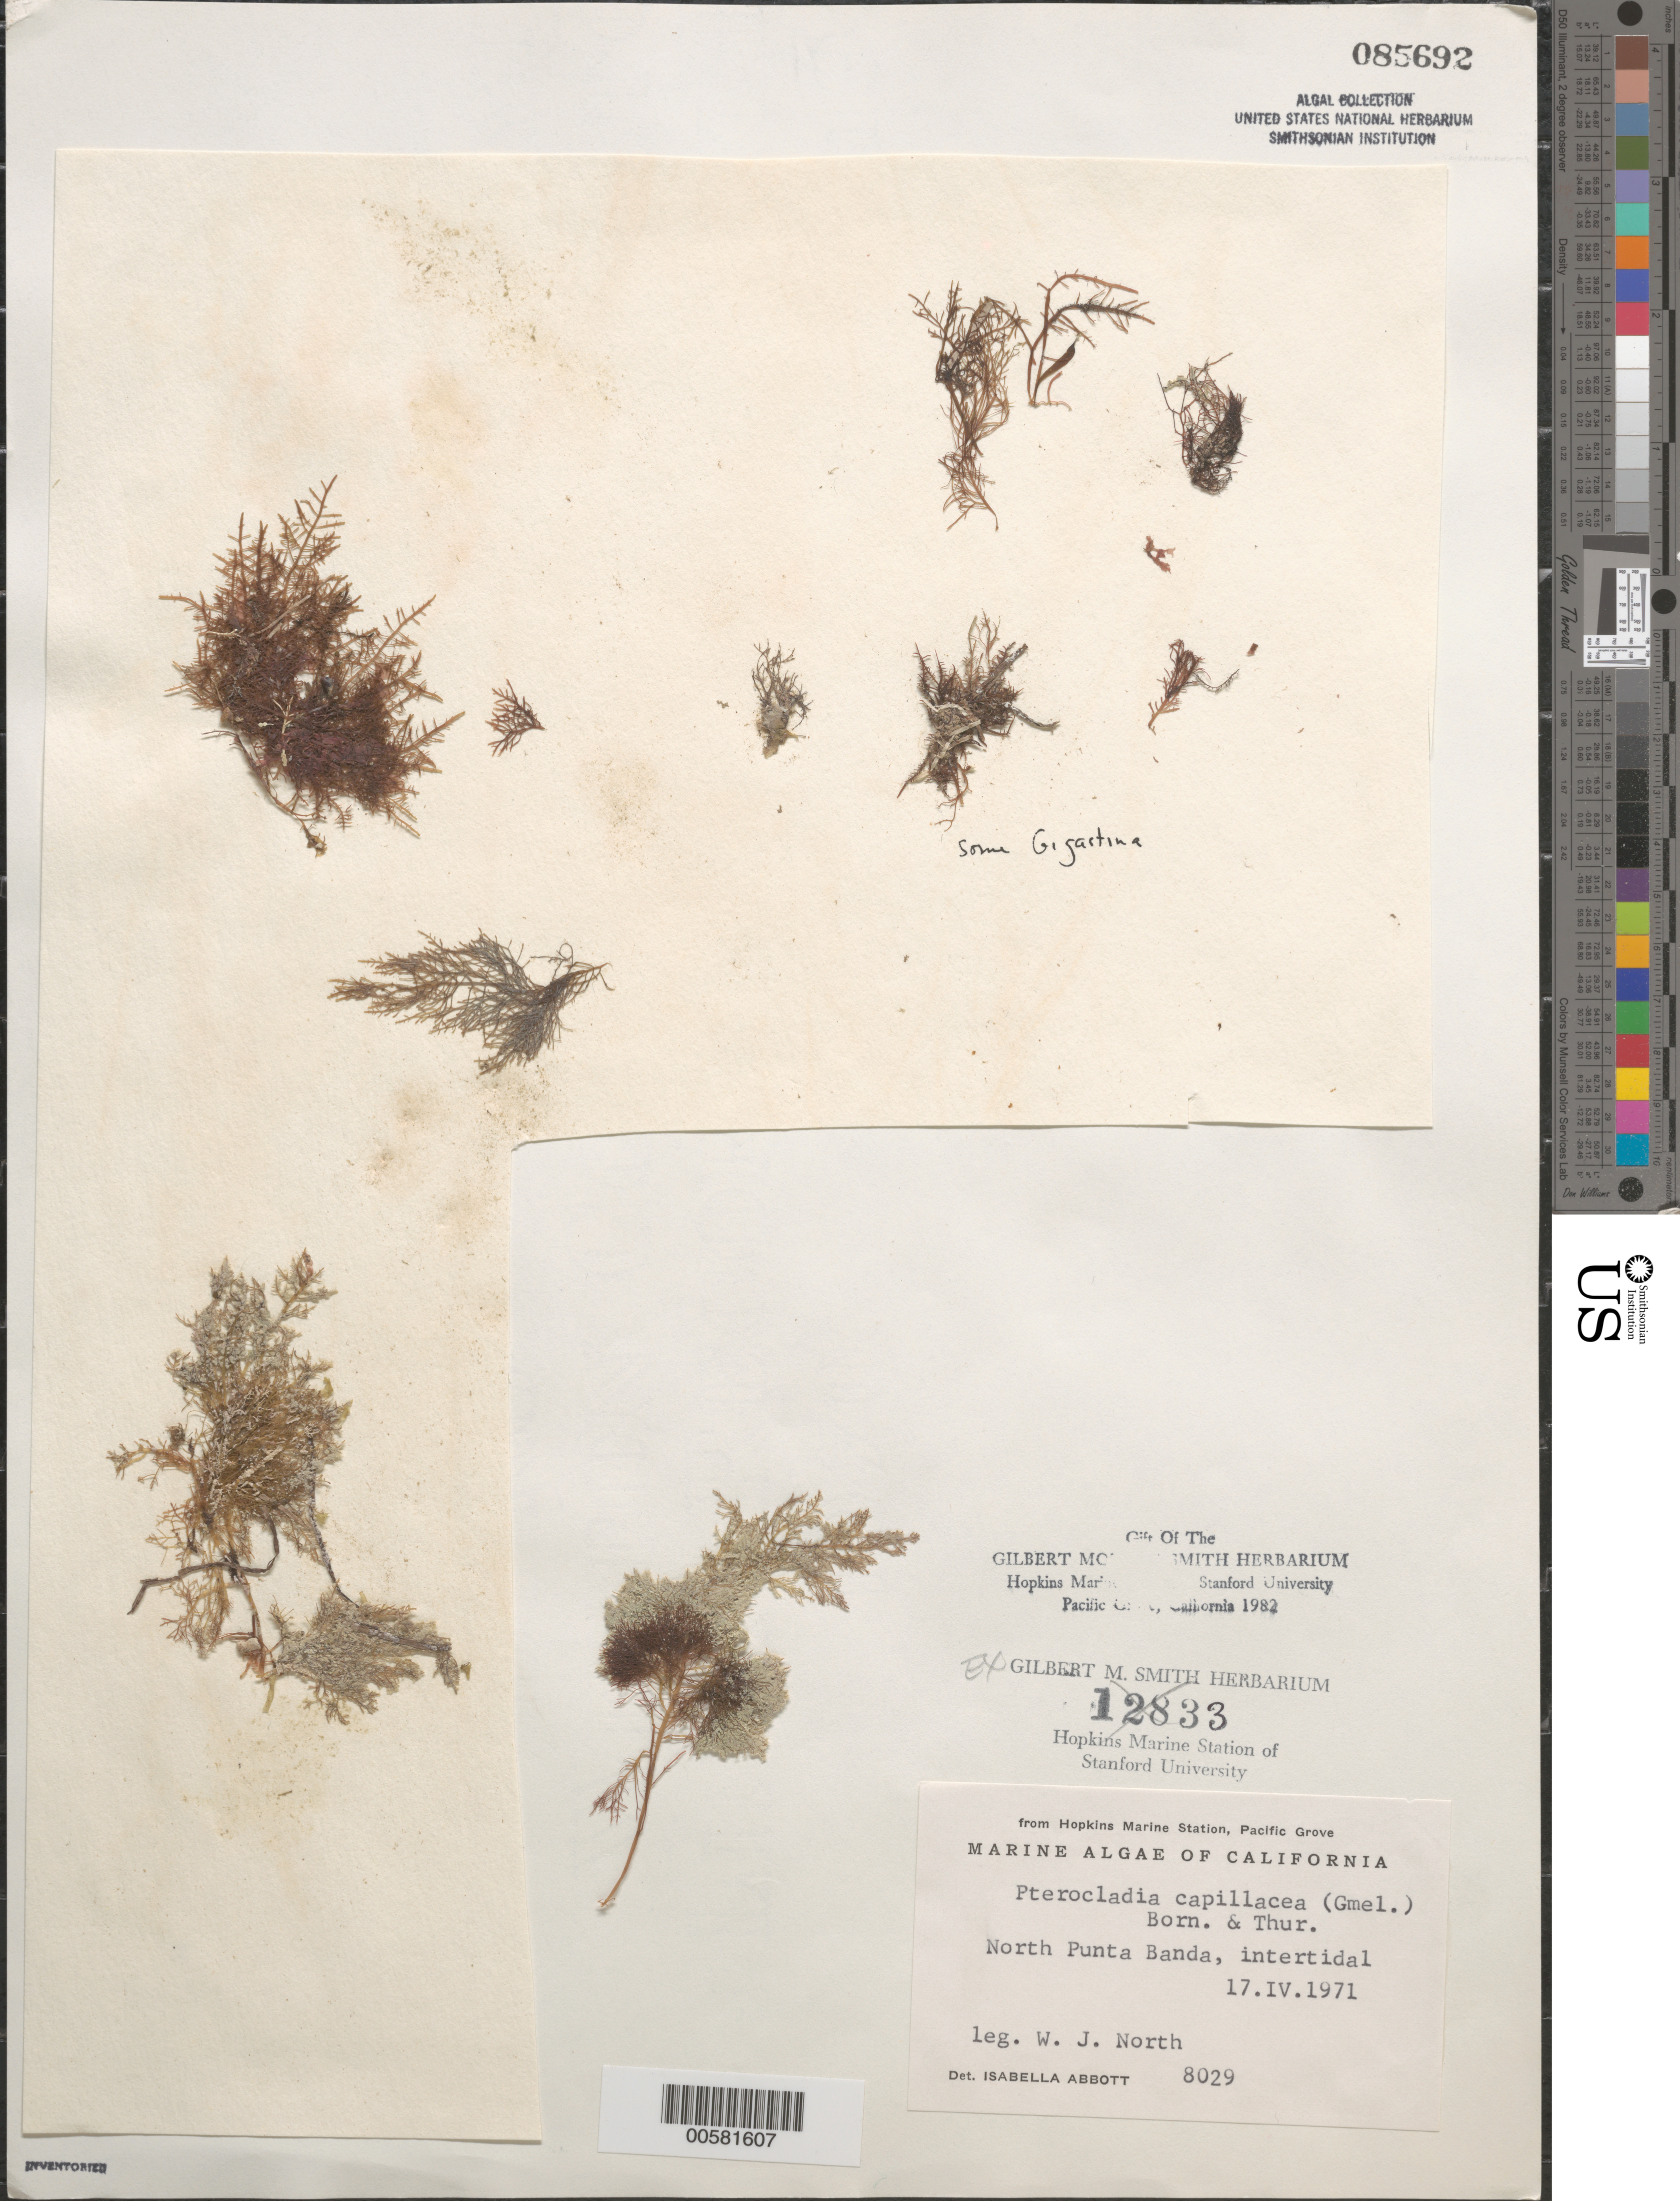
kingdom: Plantae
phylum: Rhodophyta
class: Florideophyceae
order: Gelidiales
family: Pterocladiaceae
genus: Pterocladiella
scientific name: Pterocladiella capillacea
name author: (S.G. Gmel.) Santelices & Hommers.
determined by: Algae name updating Project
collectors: W. North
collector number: IAA 8029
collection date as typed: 17 Apr 1971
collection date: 1971-04-17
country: Mexico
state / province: Baja California Norte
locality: North Punta Banda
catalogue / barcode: US 85692